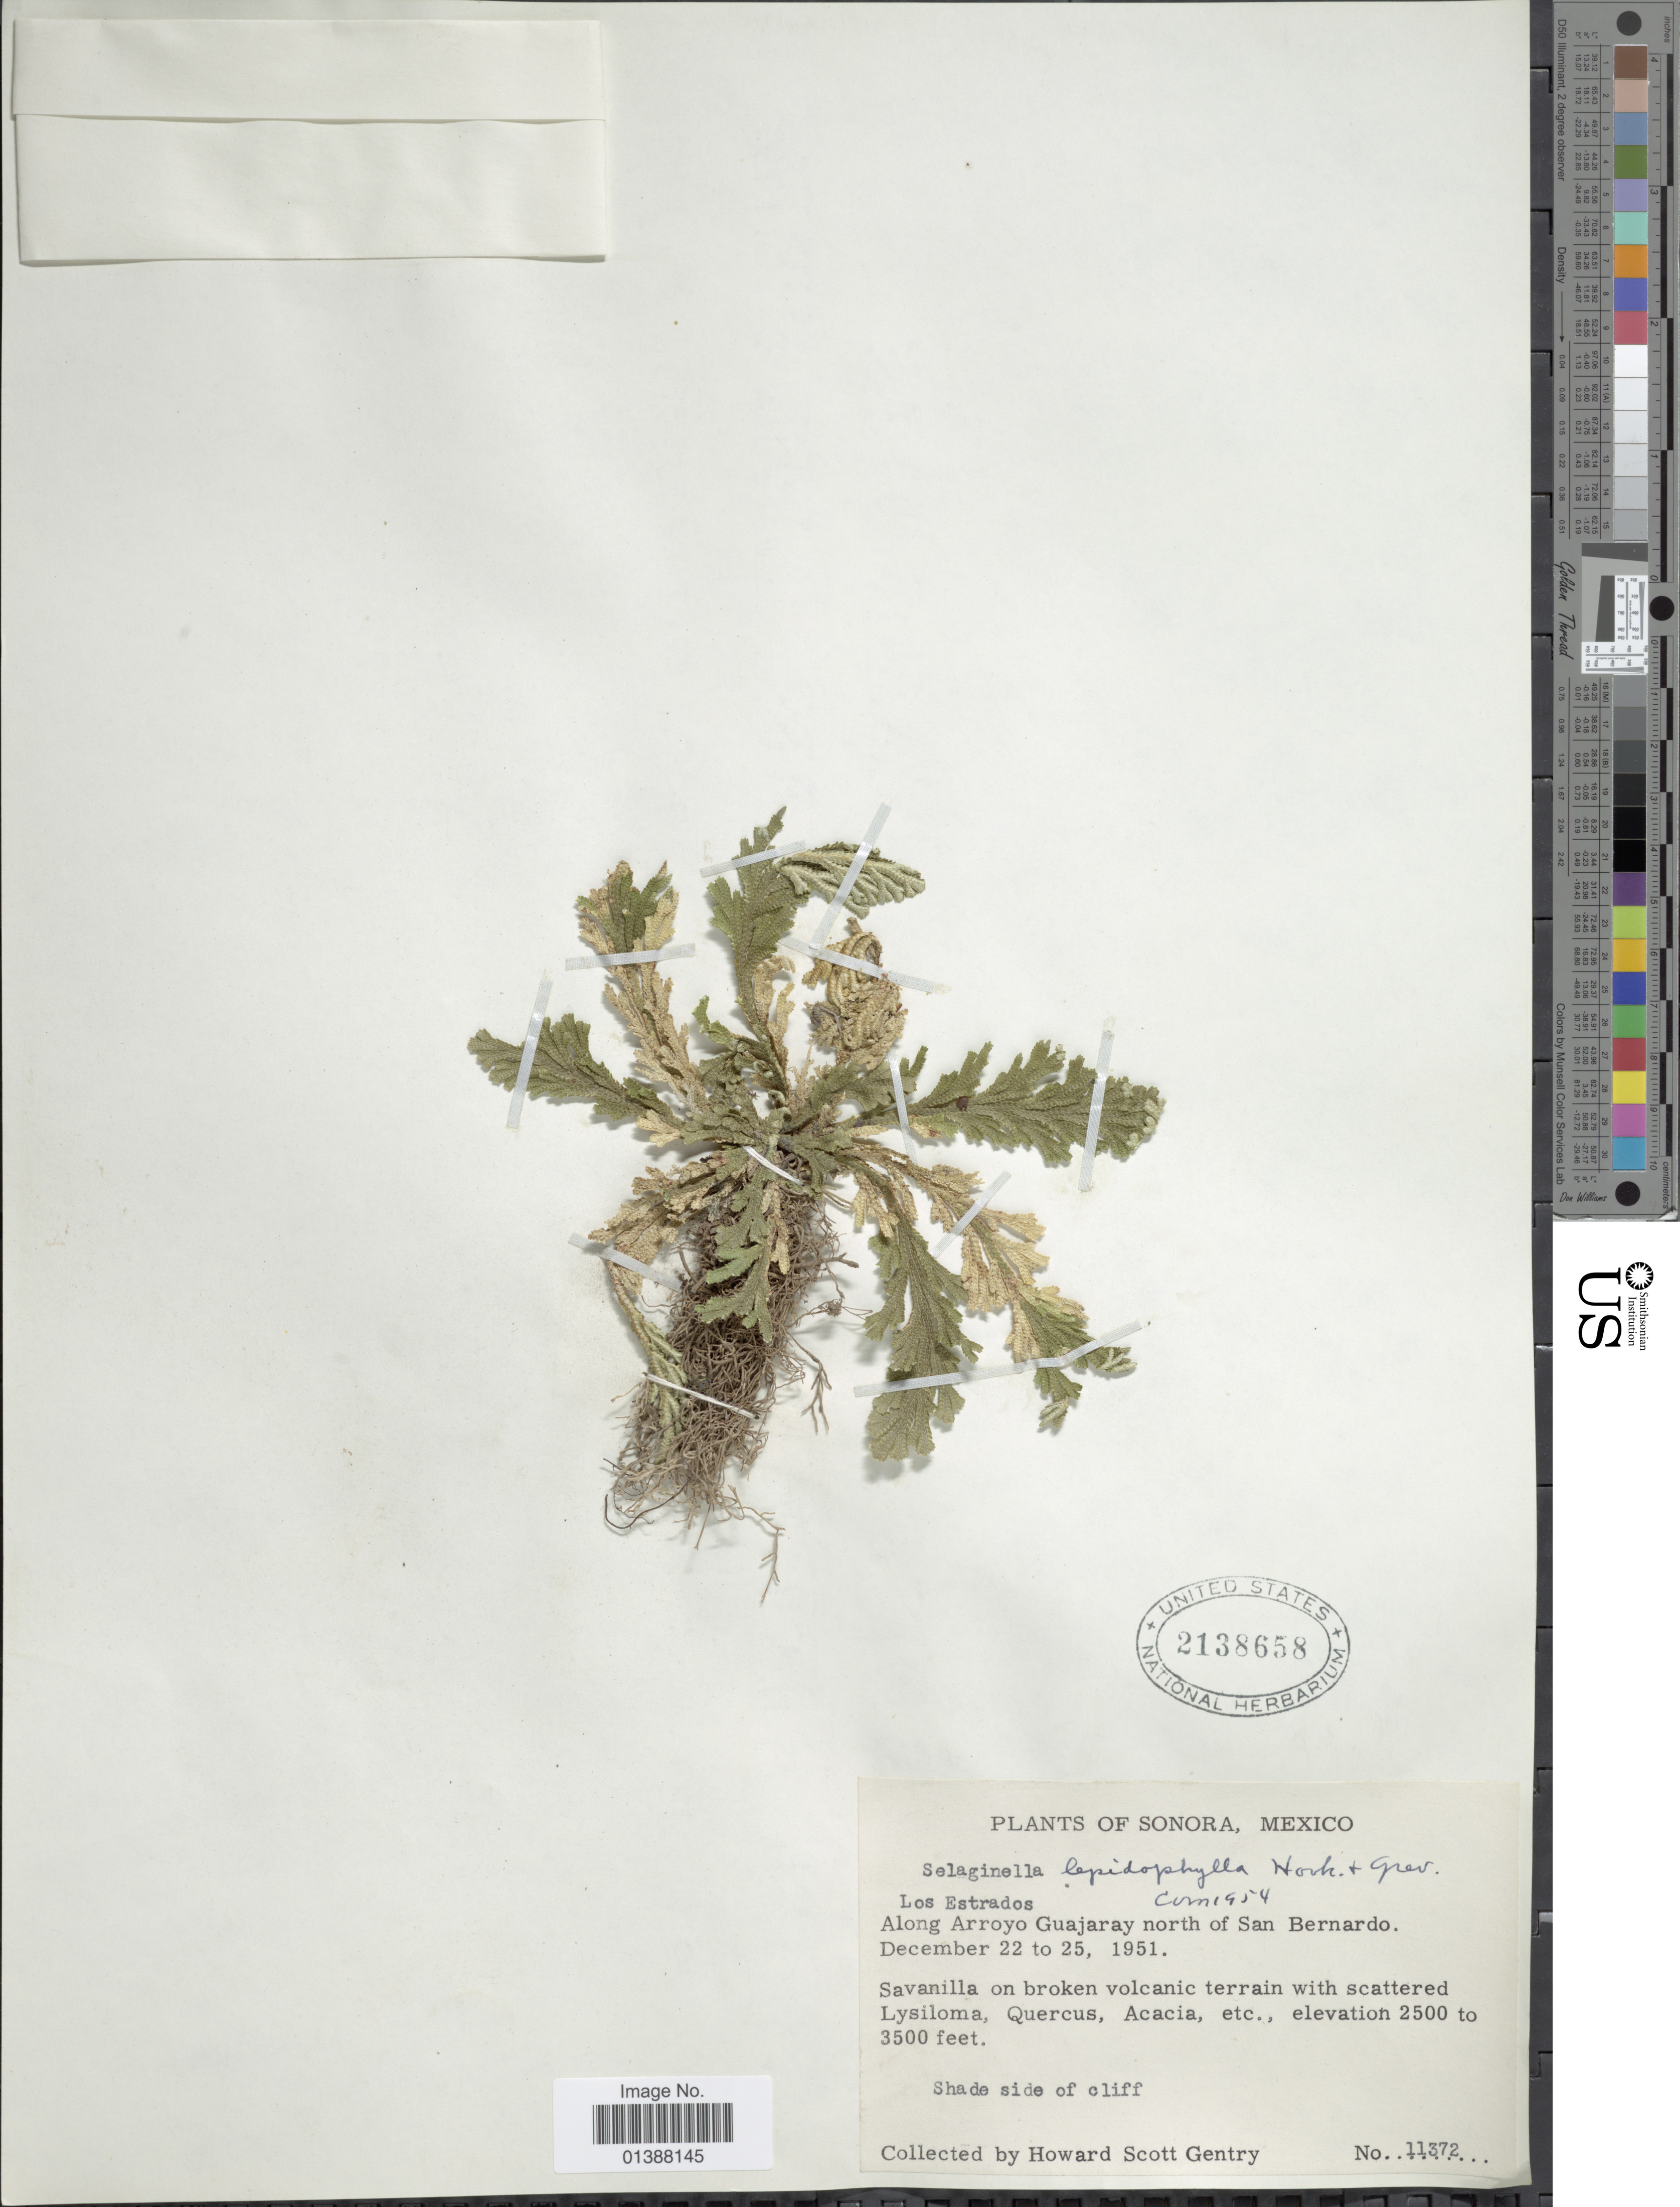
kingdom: Plantae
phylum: Tracheophyta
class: Lycopodiopsida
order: Selaginellales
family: Selaginellaceae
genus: Selaginella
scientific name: Selaginella lepidophylla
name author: (Hook. & Grev.) Spring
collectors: H. S. Gentry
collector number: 12372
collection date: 1951-12-22/1951-12-25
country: Mexico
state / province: Sonora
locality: Along Arroyo Guajaray north of San Bernardo, Savanilla on broken volcanic terrain with scatterd Lysilom, Quercus, Acacia etc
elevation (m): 762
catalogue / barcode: US 2138658